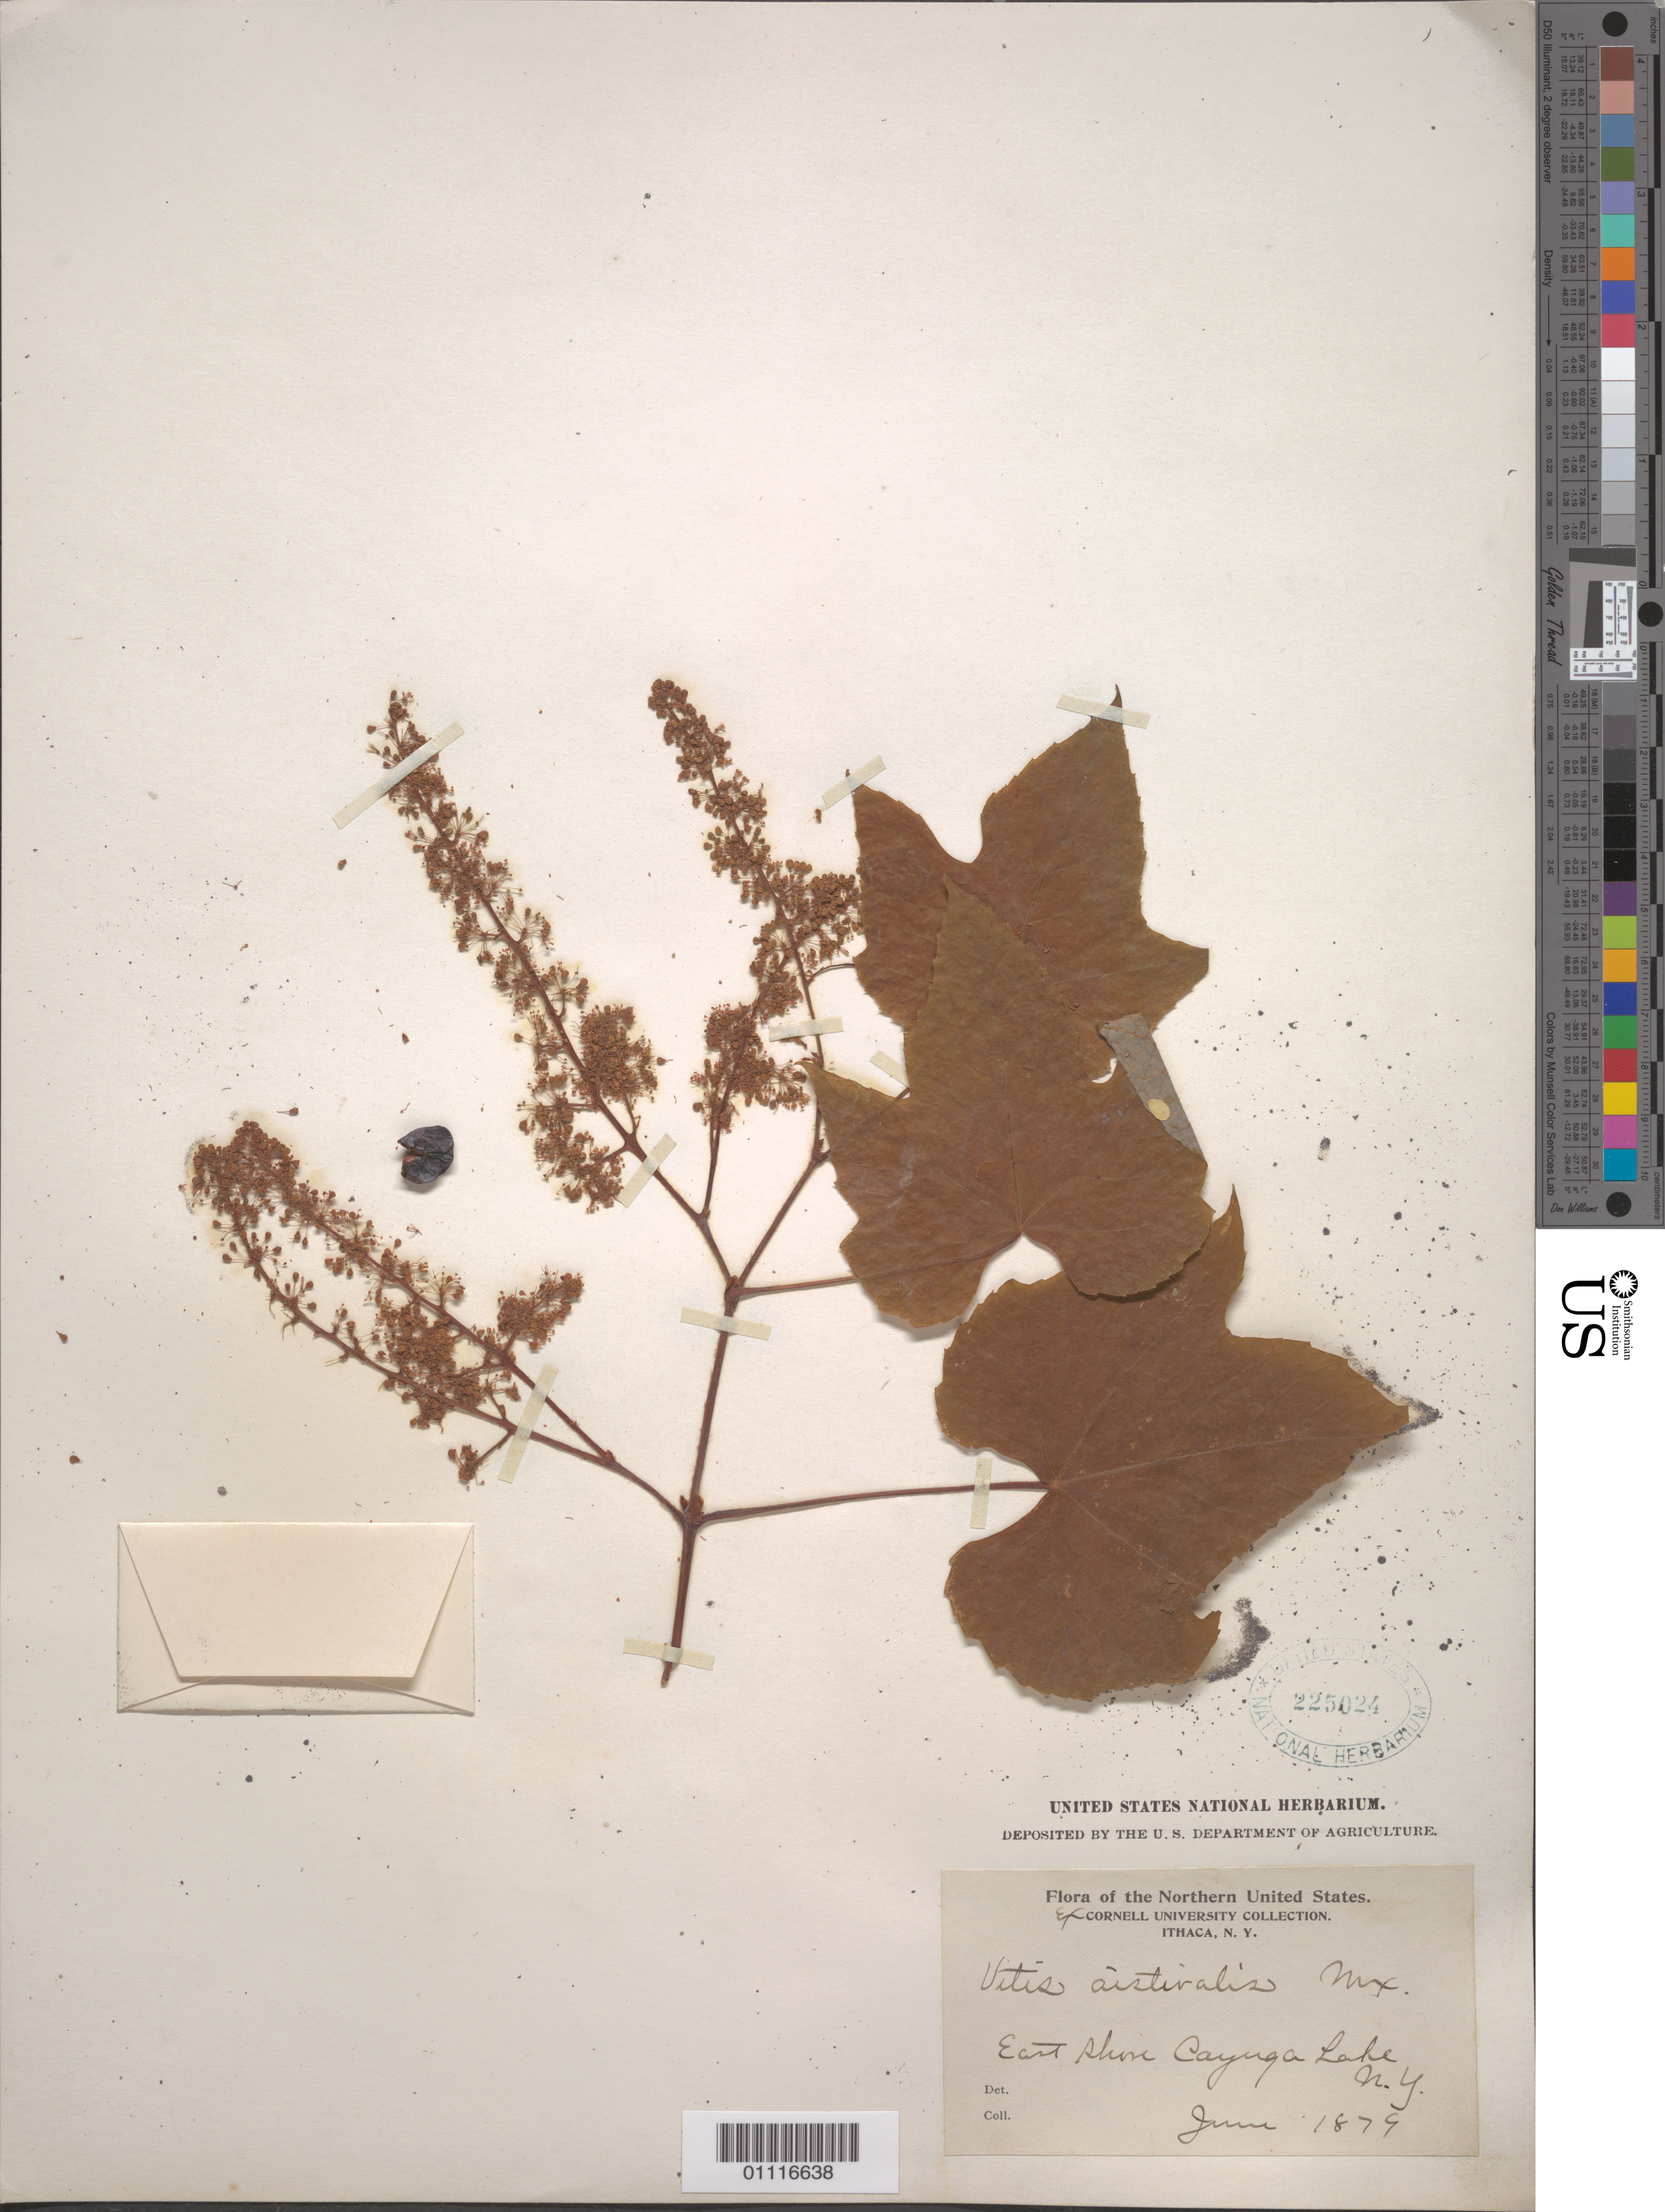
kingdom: Plantae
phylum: Tracheophyta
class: Magnoliopsida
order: Vitales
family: Vitaceae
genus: Vitis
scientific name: Vitis aestivalis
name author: Michx.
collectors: ex herb. Cornell University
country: United States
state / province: New York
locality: Cayuge Lake, Ithaca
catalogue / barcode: US 225024